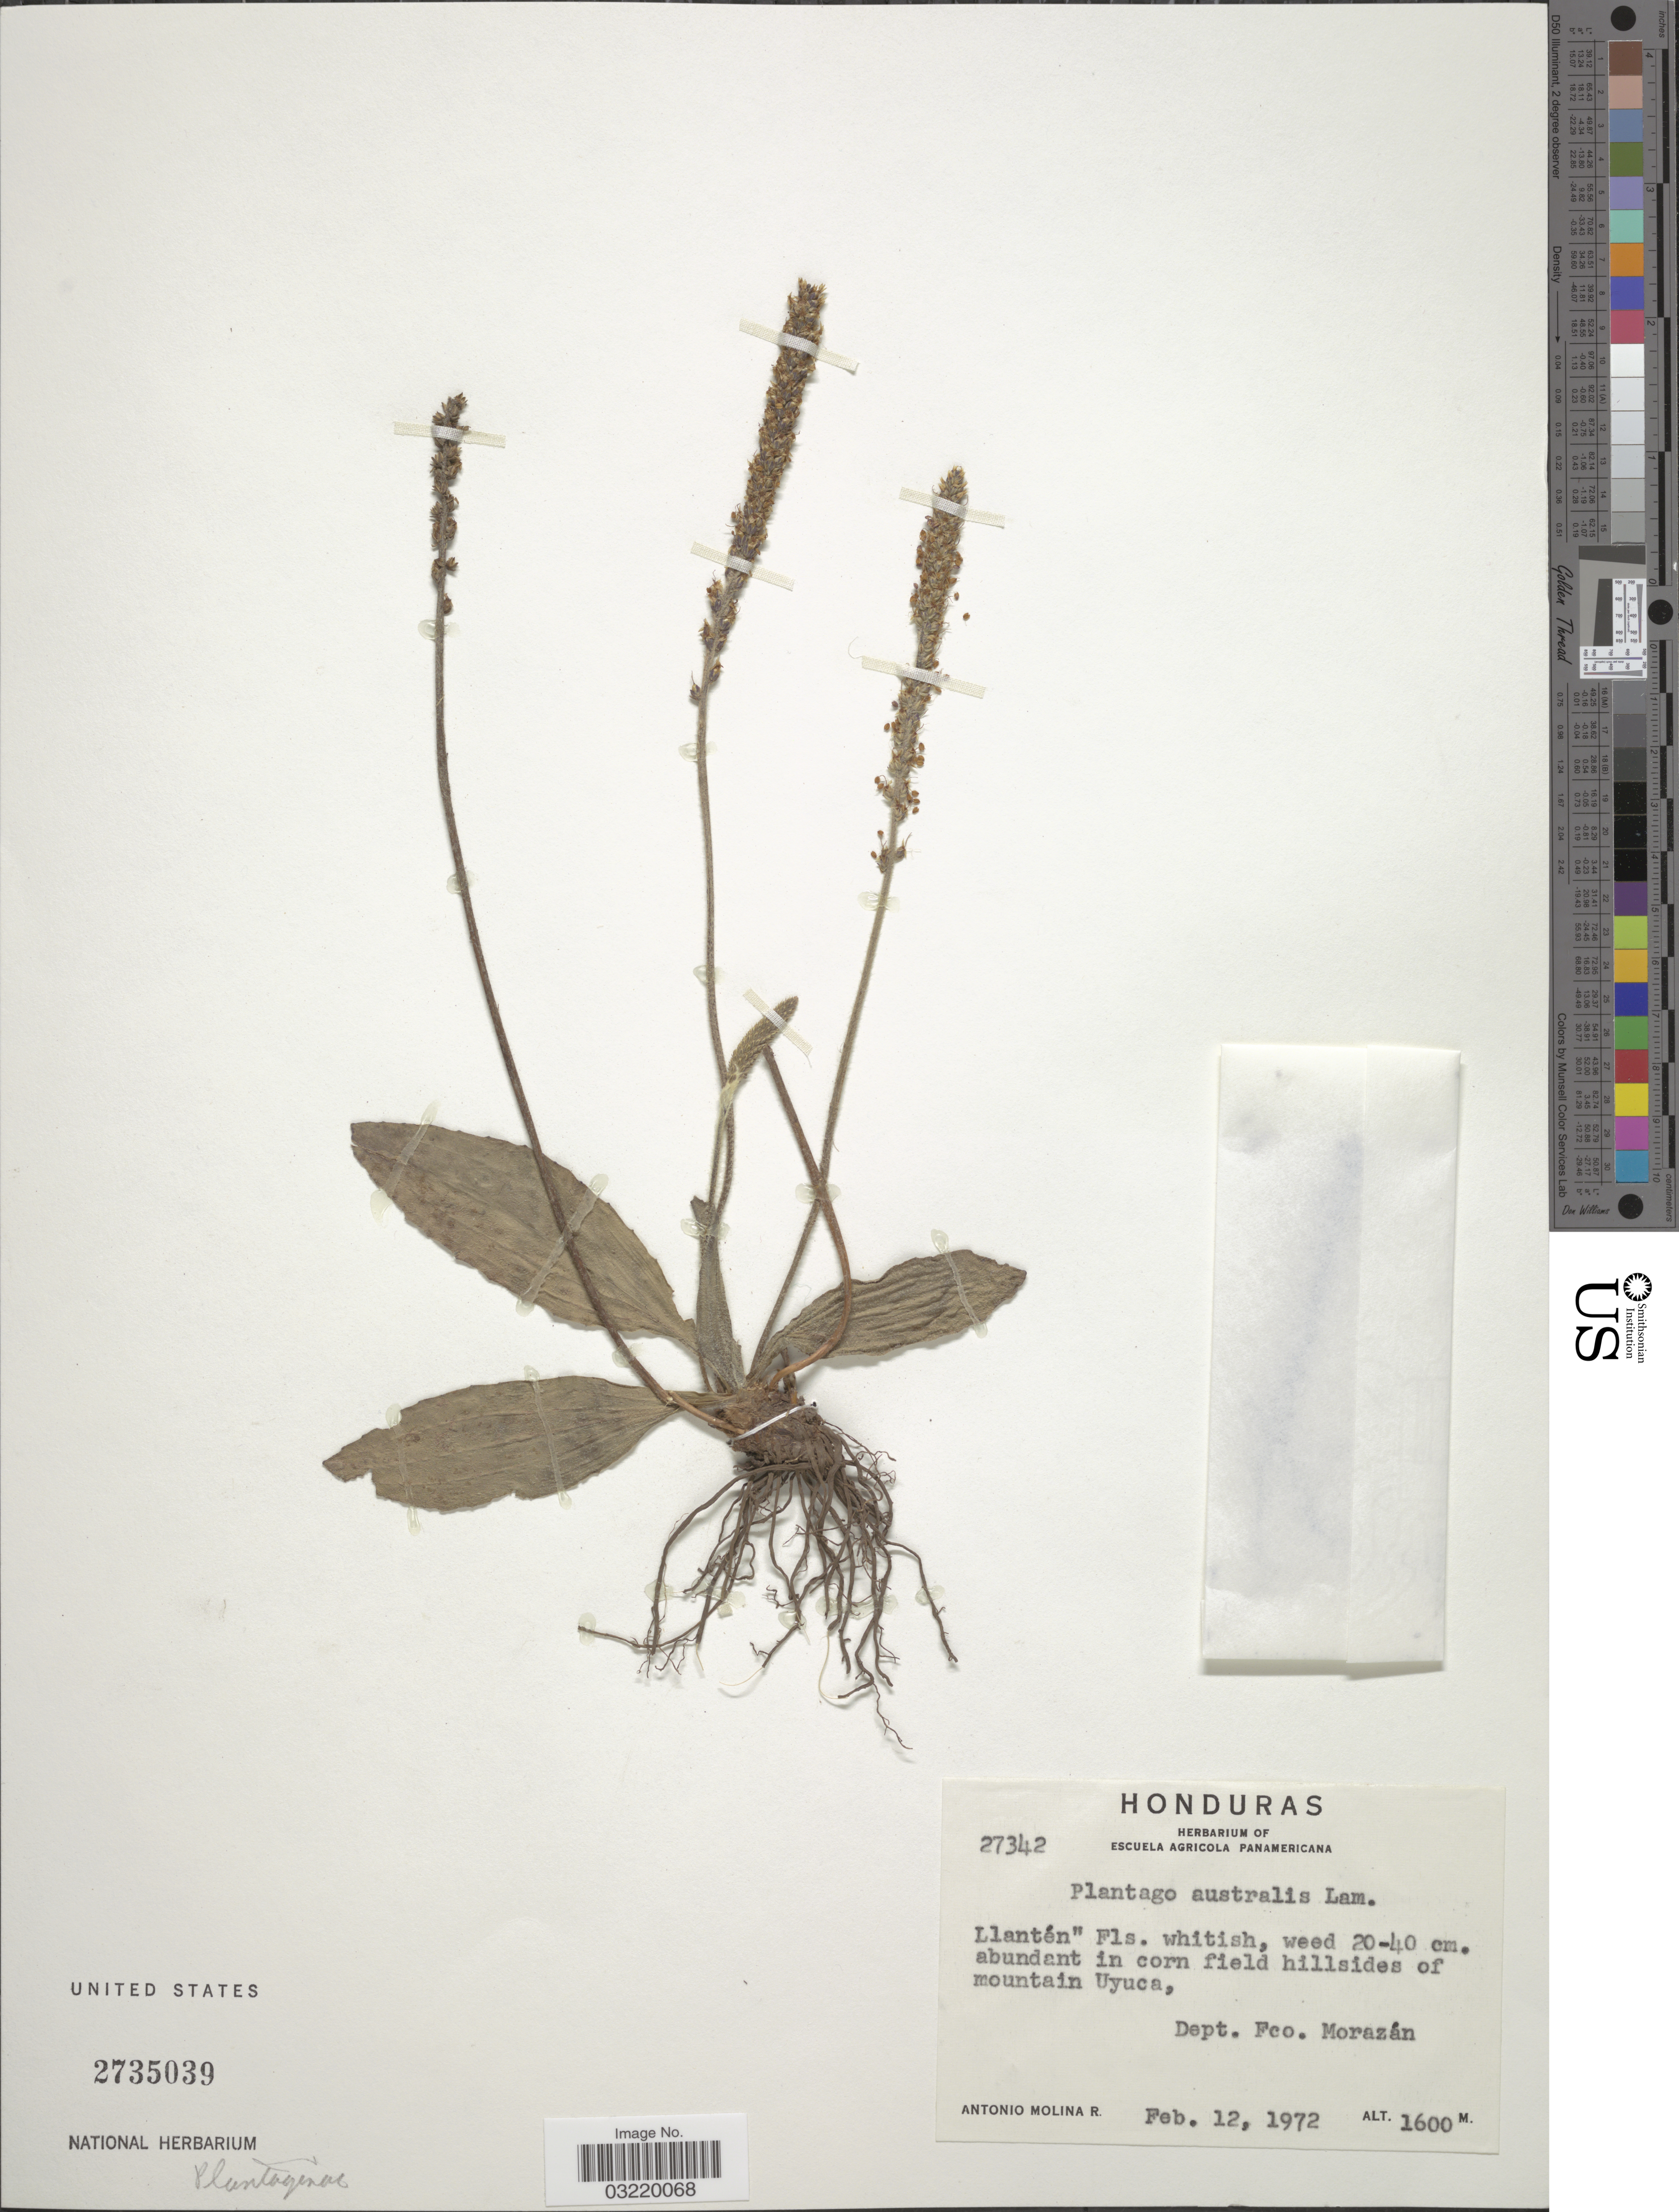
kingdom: Plantae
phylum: Tracheophyta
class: Magnoliopsida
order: Lamiales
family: Plantaginaceae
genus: Plantago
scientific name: Plantago australis subsp. hirtella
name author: (Kunth) Rahn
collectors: A. Molina R.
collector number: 27342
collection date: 1972-02-12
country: Honduras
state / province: Fco. Morazán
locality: In corn field hillsides of mountain Uyuca, Dept. Fco. Morazán.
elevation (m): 1600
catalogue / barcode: US 2735039